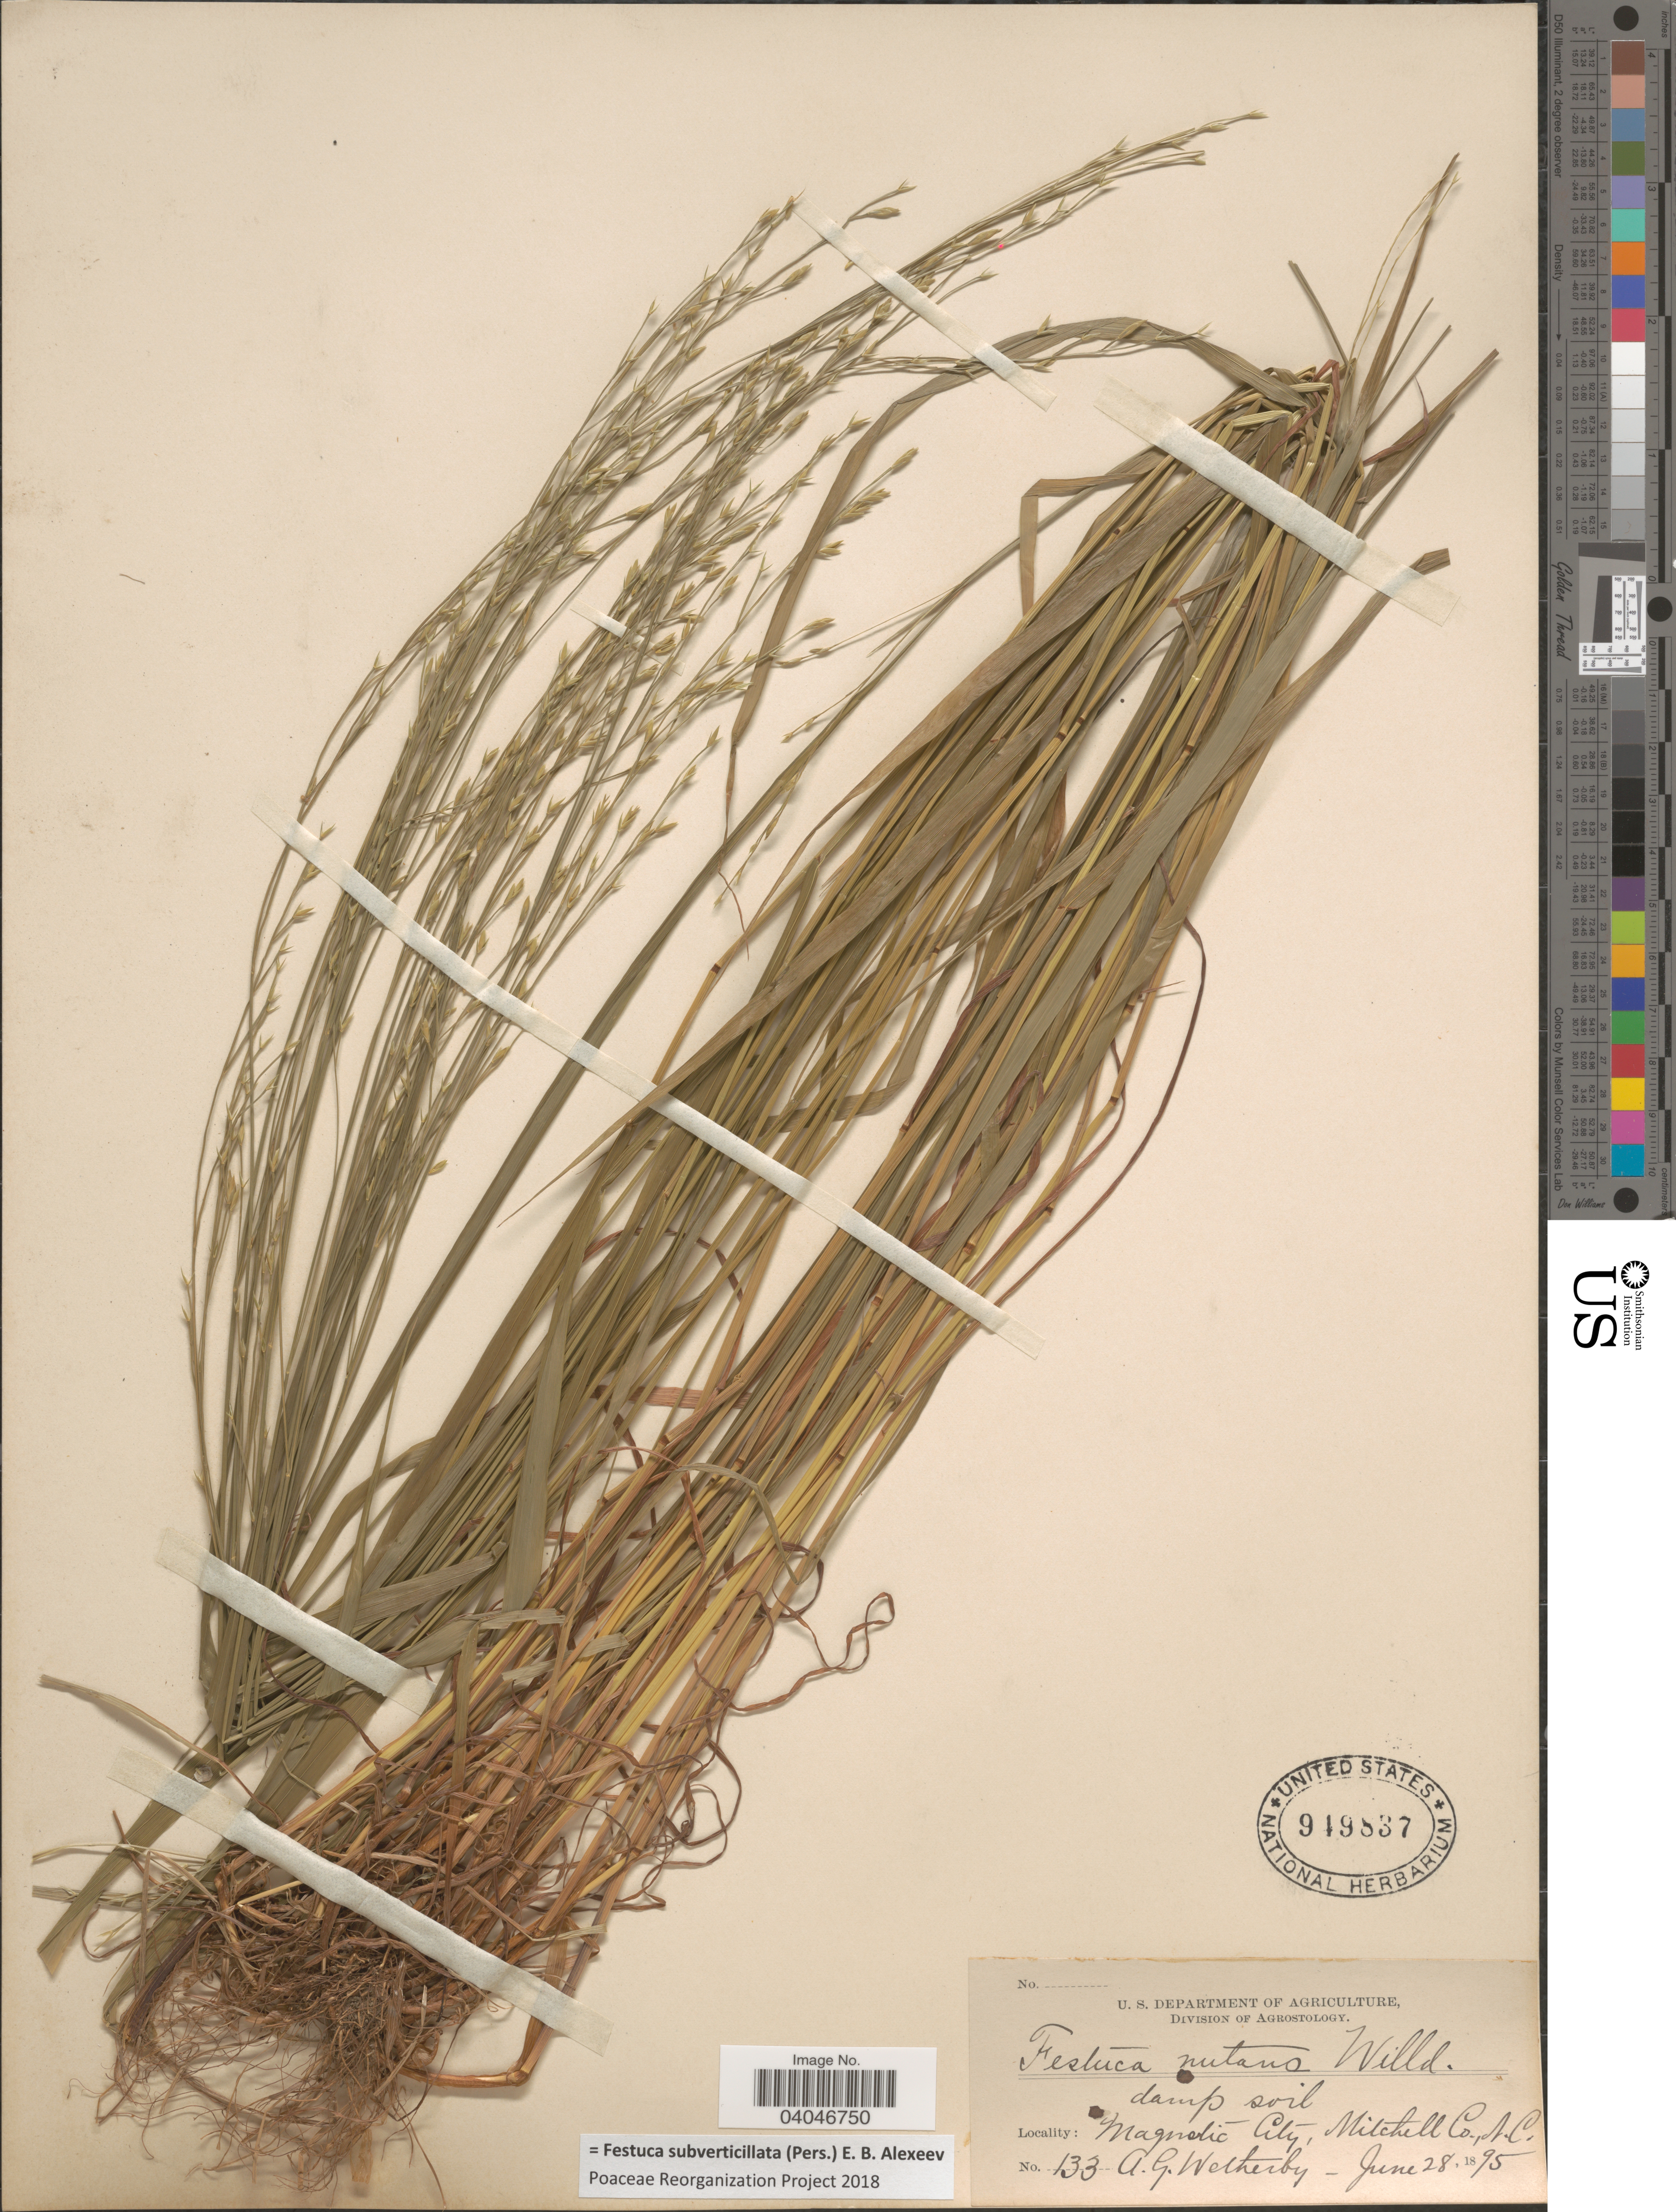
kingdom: Plantae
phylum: Tracheophyta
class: Liliopsida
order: Poales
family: Poaceae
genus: Festuca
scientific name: Festuca subverticillata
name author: (Pers.) E.B. Alexeev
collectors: A. Wetherby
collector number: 133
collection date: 1895-06-28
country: United States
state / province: North Carolina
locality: Magnetic City, Mitchell Co.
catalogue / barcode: US 949837